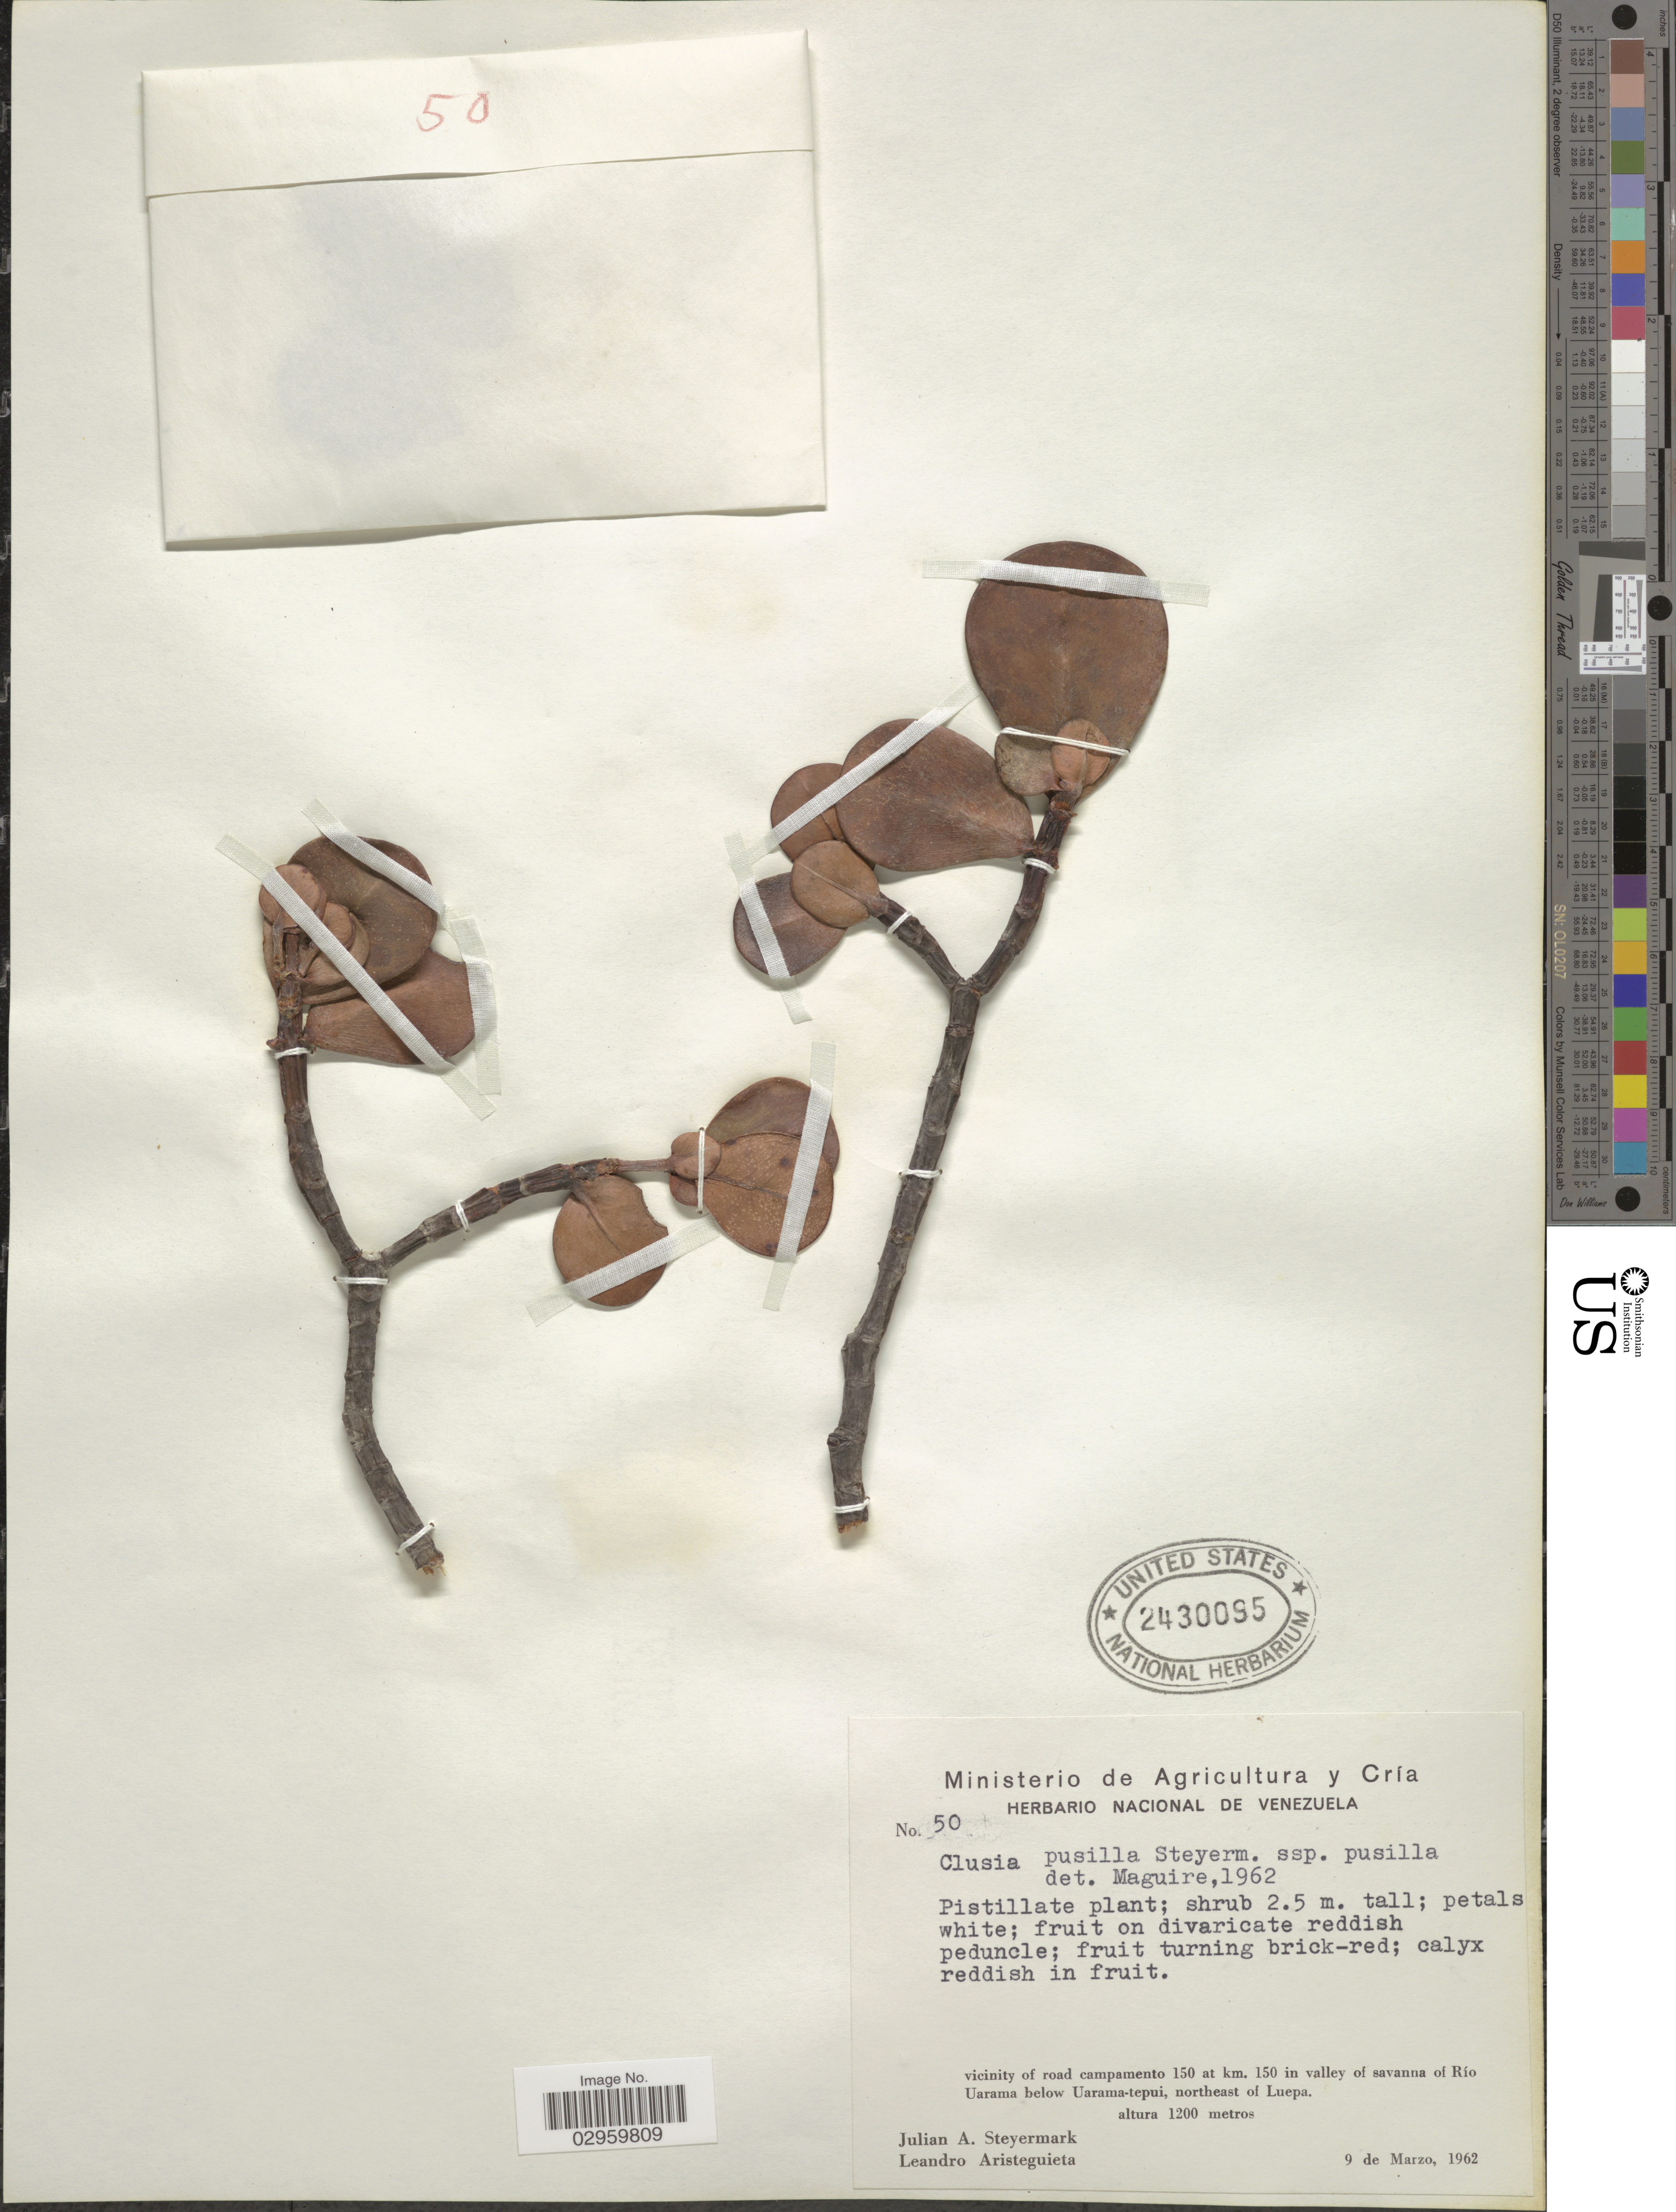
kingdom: Plantae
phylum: Tracheophyta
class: Magnoliopsida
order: Malpighiales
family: Clusiaceae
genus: Clusia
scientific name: Clusia pusilla subsp. pusilla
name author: Steyerm.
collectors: J. Steyermark & L. Aristeguieta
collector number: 50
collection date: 1962-03-09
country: Venezuela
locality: Vicinity of road campamento 150 at km. 150 in valley of savanna of Río Uarama below Uarama-tepui, northeast of Luepa.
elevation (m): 1200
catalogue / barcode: US 2430095